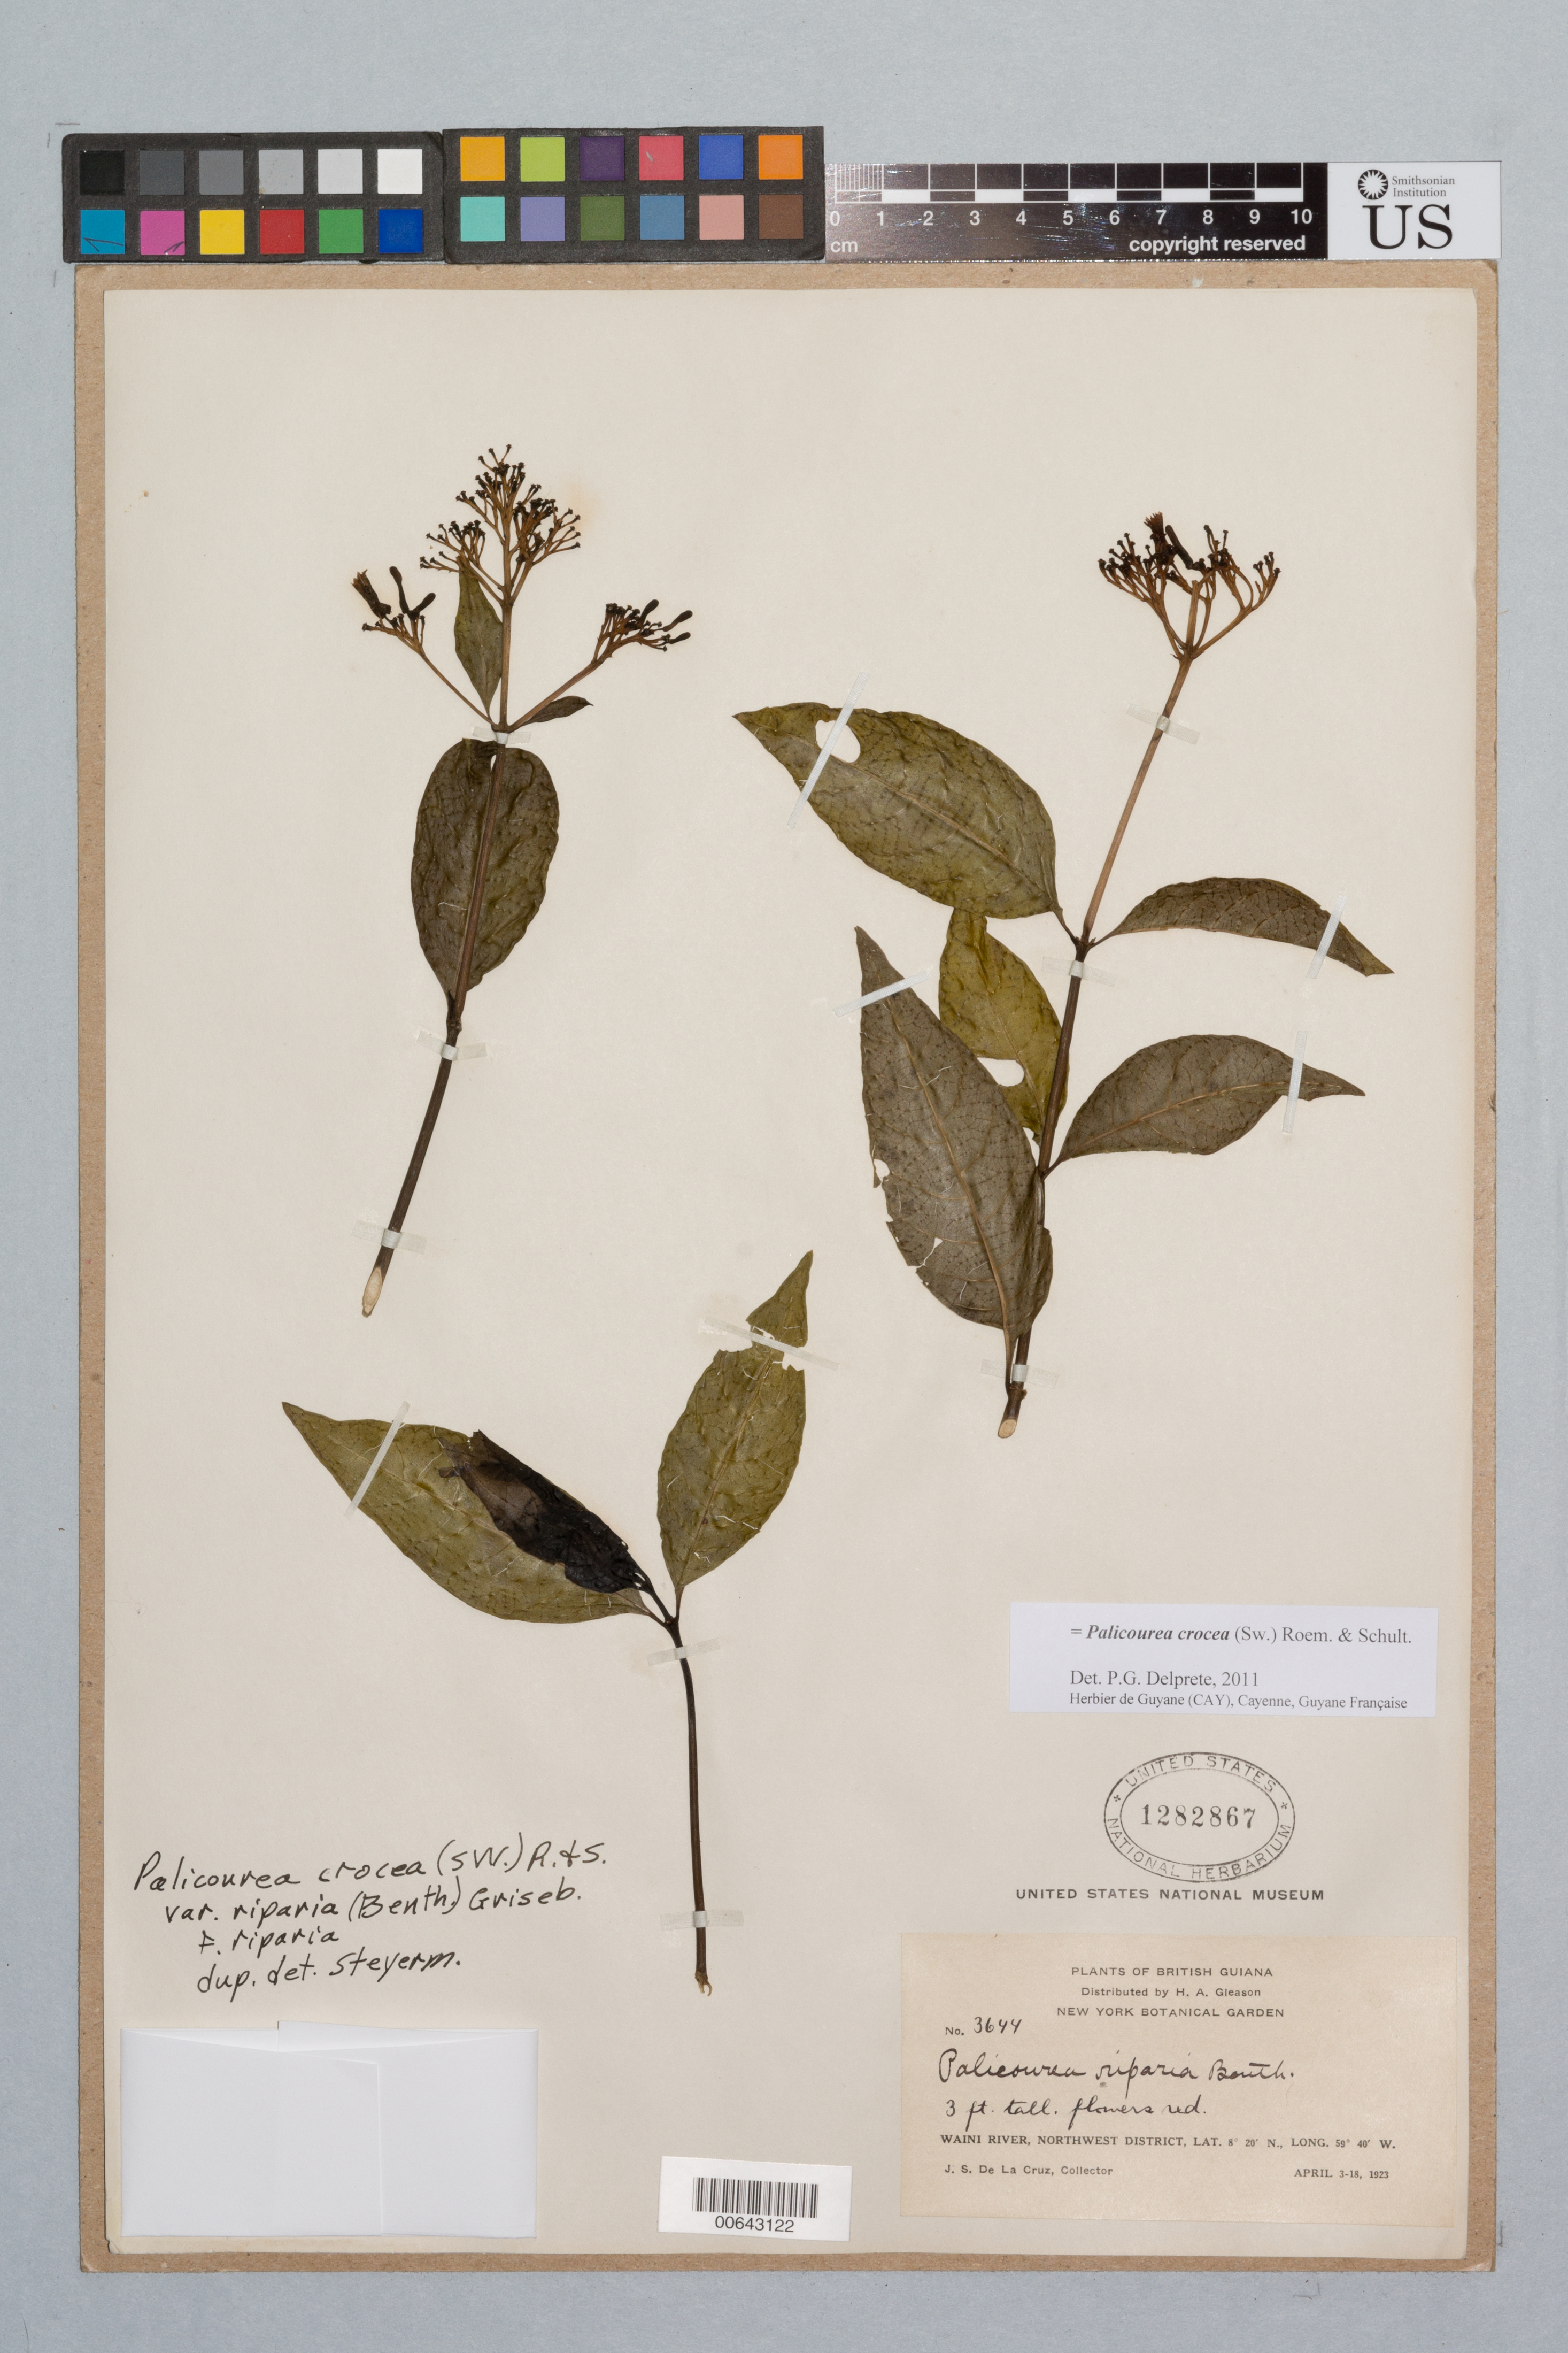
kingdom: Plantae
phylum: Tracheophyta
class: Magnoliopsida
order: Gentianales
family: Rubiaceae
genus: Palicourea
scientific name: Palicourea crocea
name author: (Sw.) Schult.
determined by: Delprete, P. G., Herb. de Guyane Cay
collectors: J. S. de la Cruz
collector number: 3644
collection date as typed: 3-Apr-23 to 18-Apr-23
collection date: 1923-04-03/1923-04-18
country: Guyana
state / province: Barima-Waini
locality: Waini R., NW District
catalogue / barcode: US 1282867